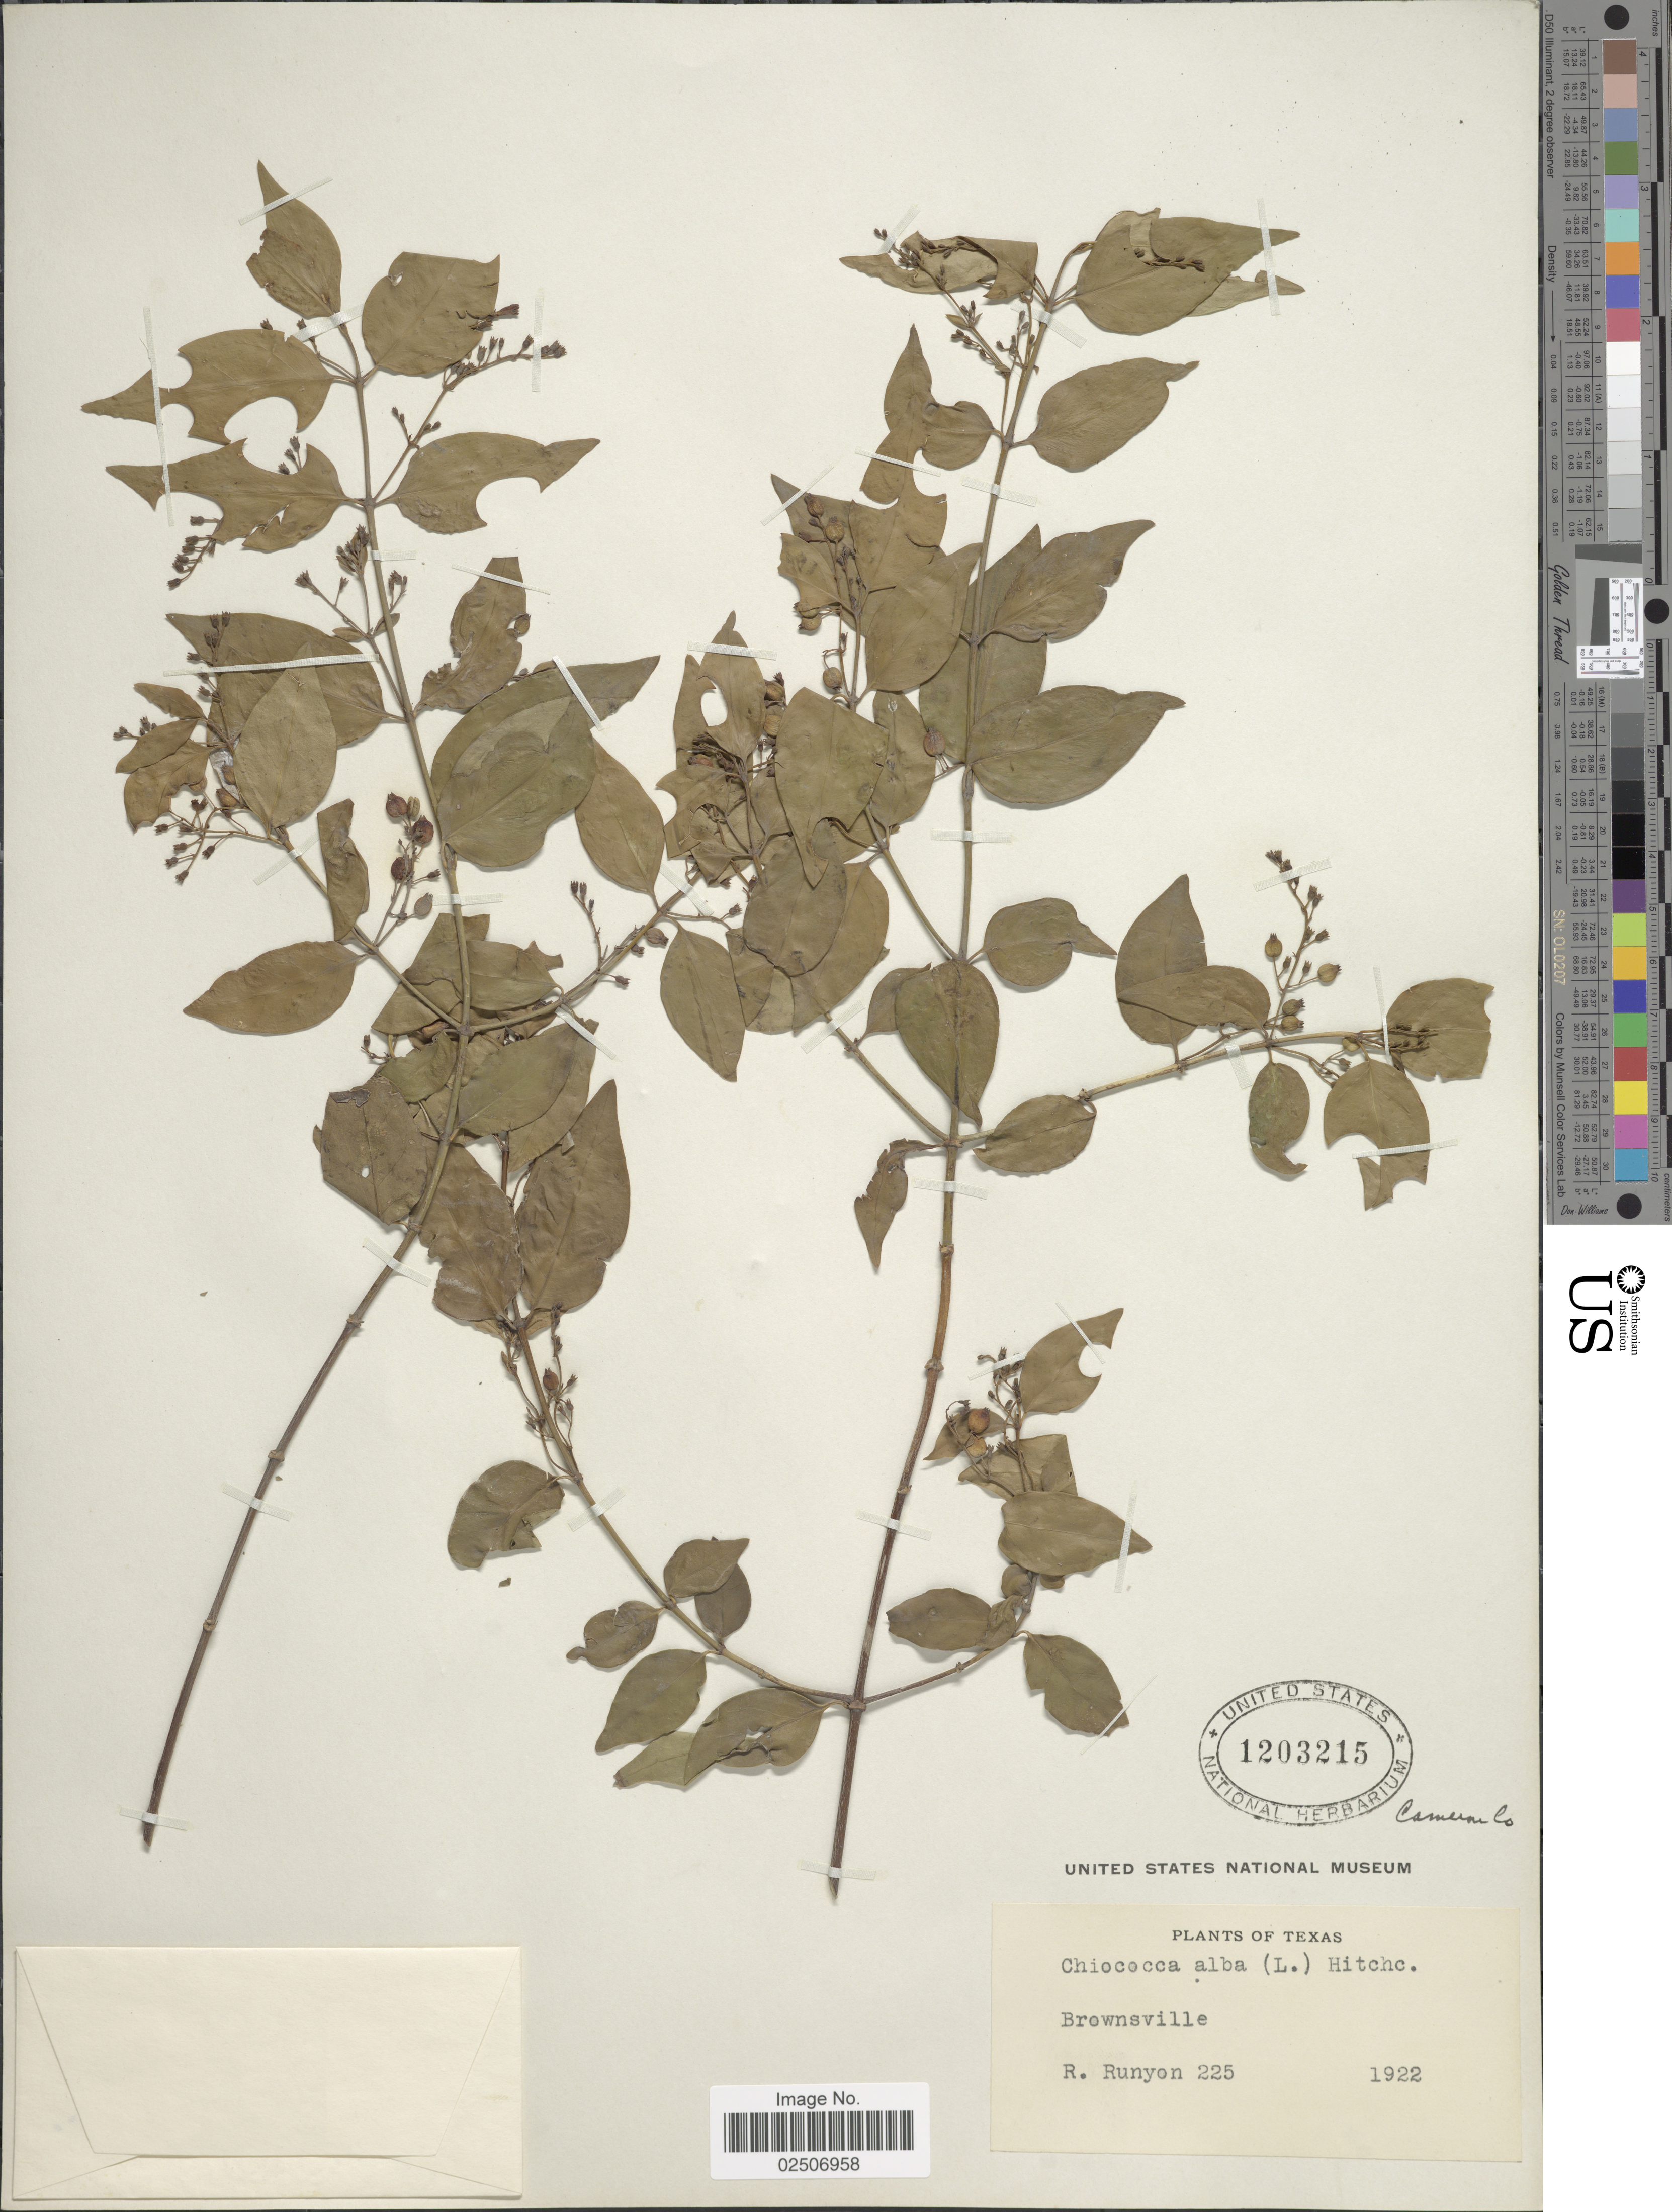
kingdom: Plantae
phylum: Tracheophyta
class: Magnoliopsida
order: Gentianales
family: Rubiaceae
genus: Chiococca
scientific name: Chiococca alba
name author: (L.) Hitchc.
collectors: R. Runyon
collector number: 225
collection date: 1922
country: United States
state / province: Texas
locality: Brownsville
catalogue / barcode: US 1203215